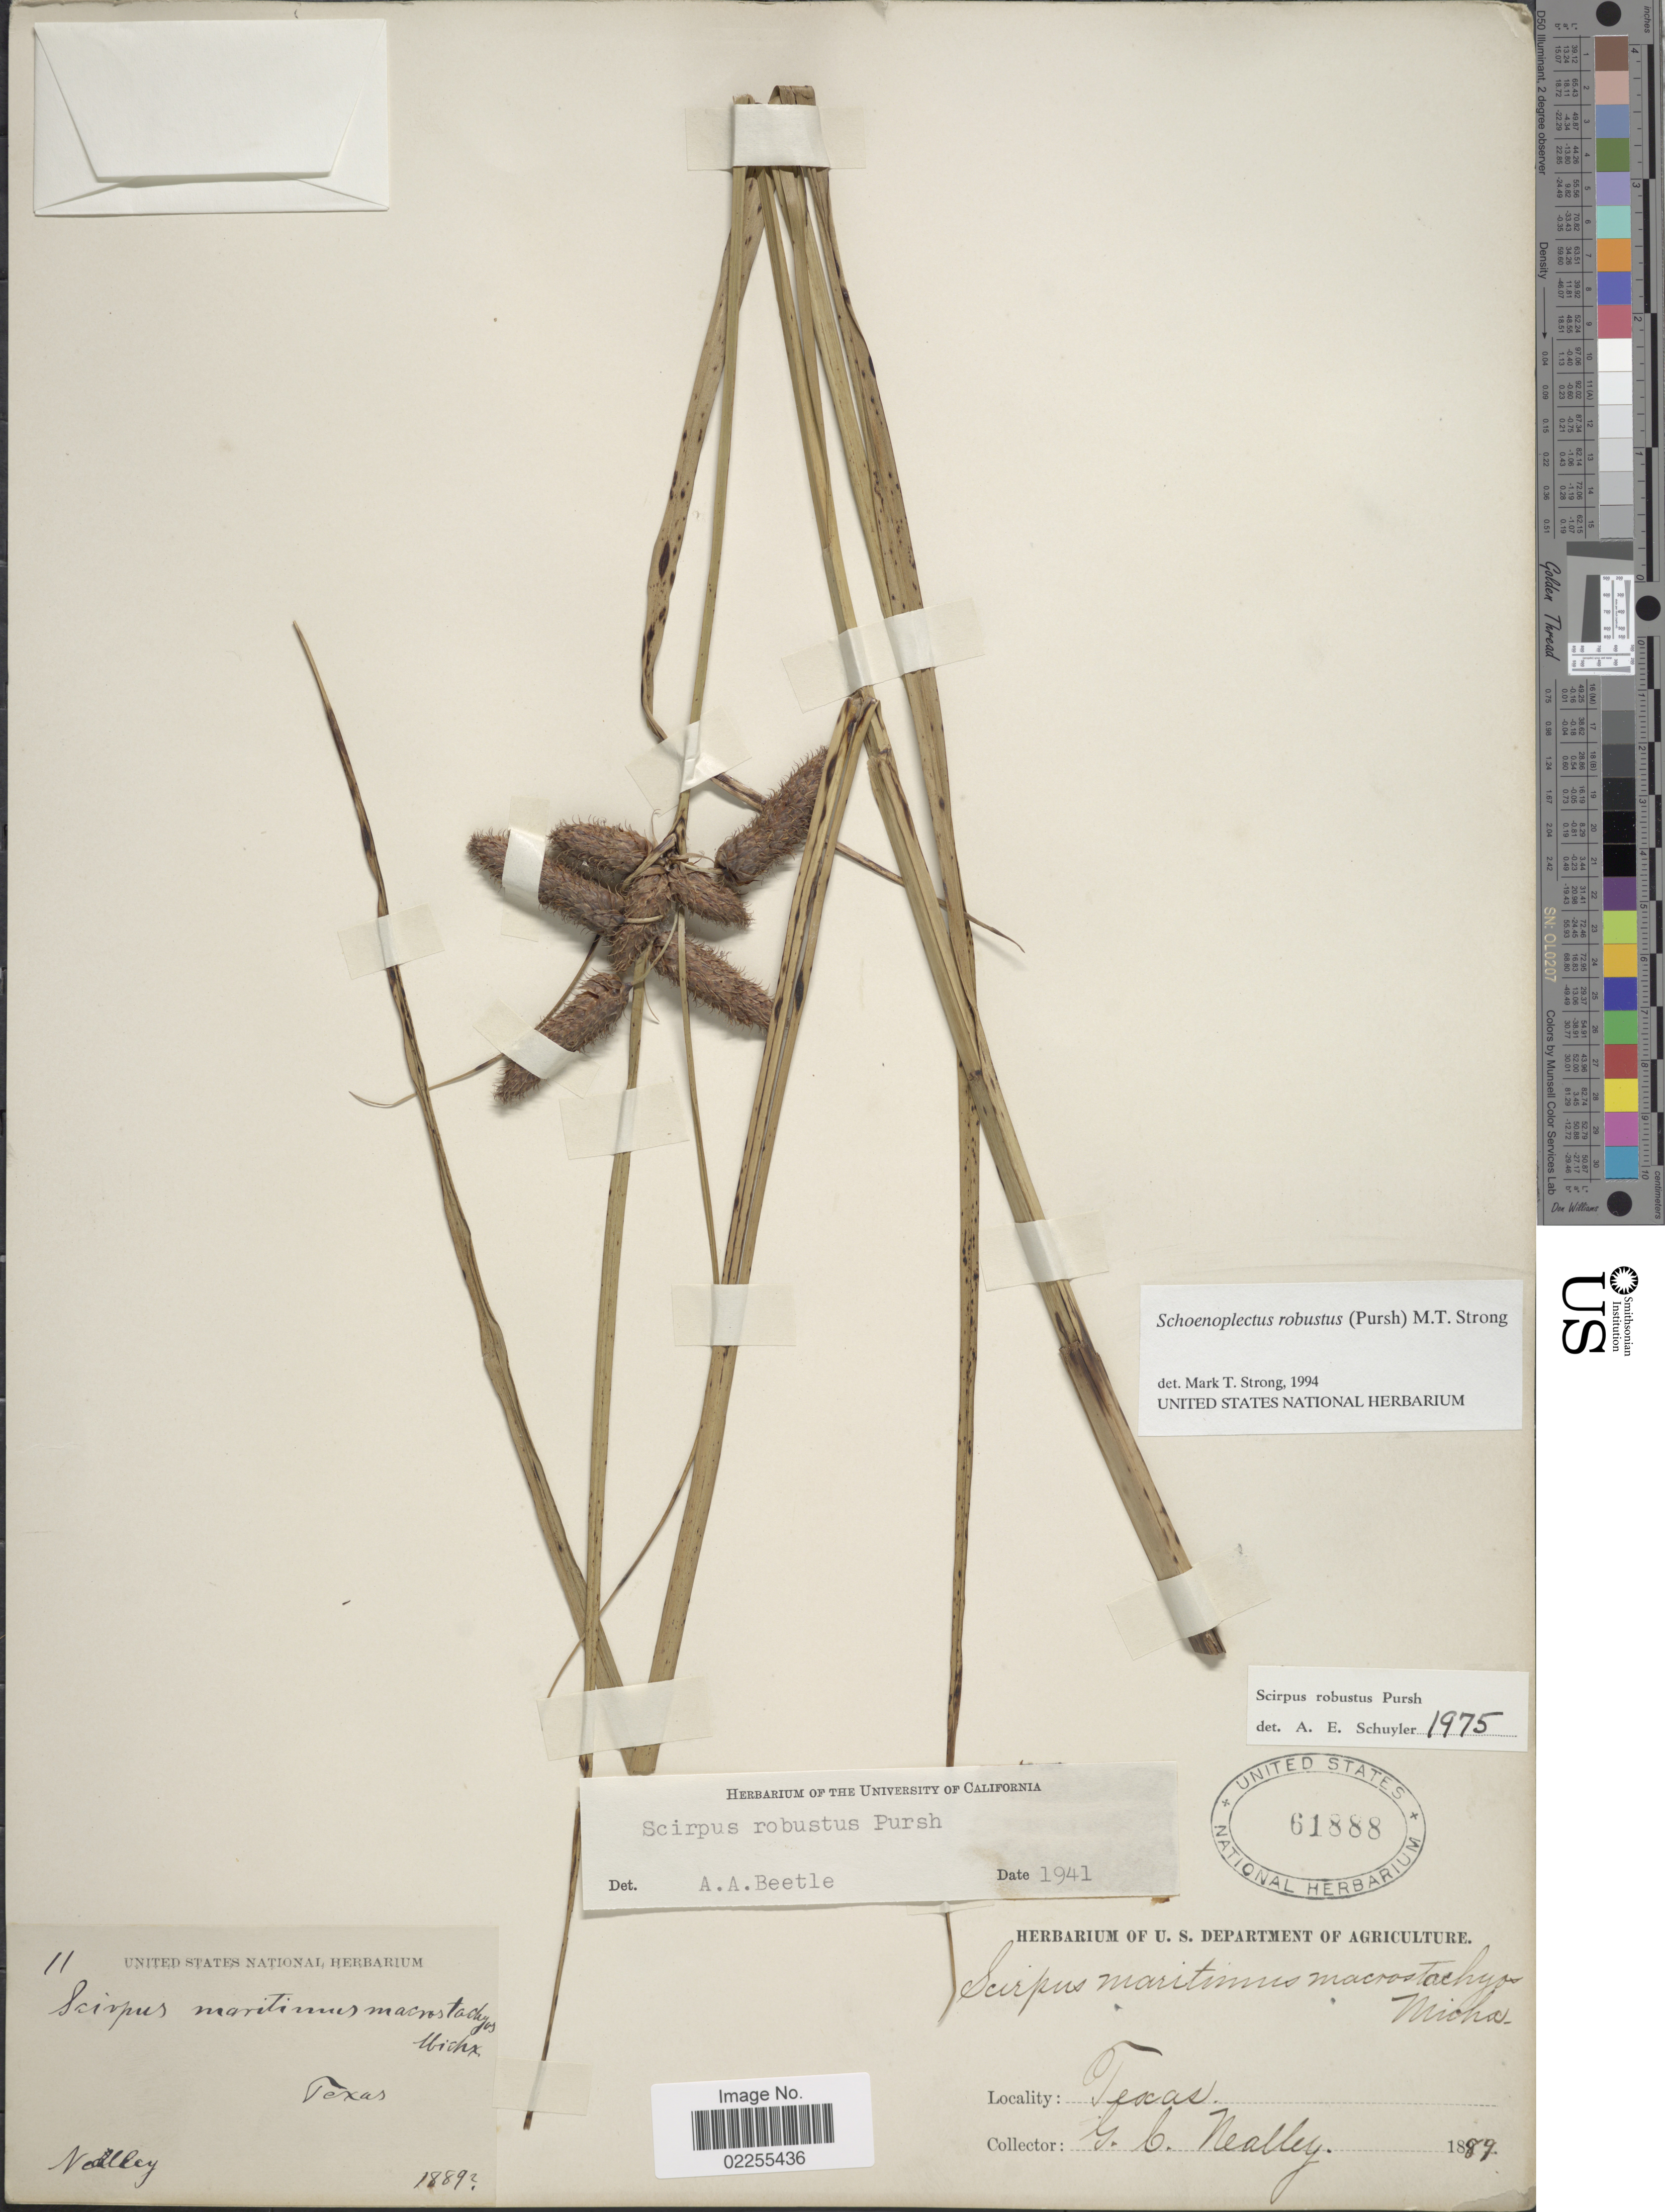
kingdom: Plantae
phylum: Tracheophyta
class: Liliopsida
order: Poales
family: Cyperaceae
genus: Bolboschoenus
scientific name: Bolboschoenus robustus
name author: (Pursh) Soják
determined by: Strong, M. T., (US), Smithsonian Institution - National Museum of Natural History (UNITED STATES)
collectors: G. Neally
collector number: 11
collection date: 1889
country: United States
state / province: Texas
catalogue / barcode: US 61888